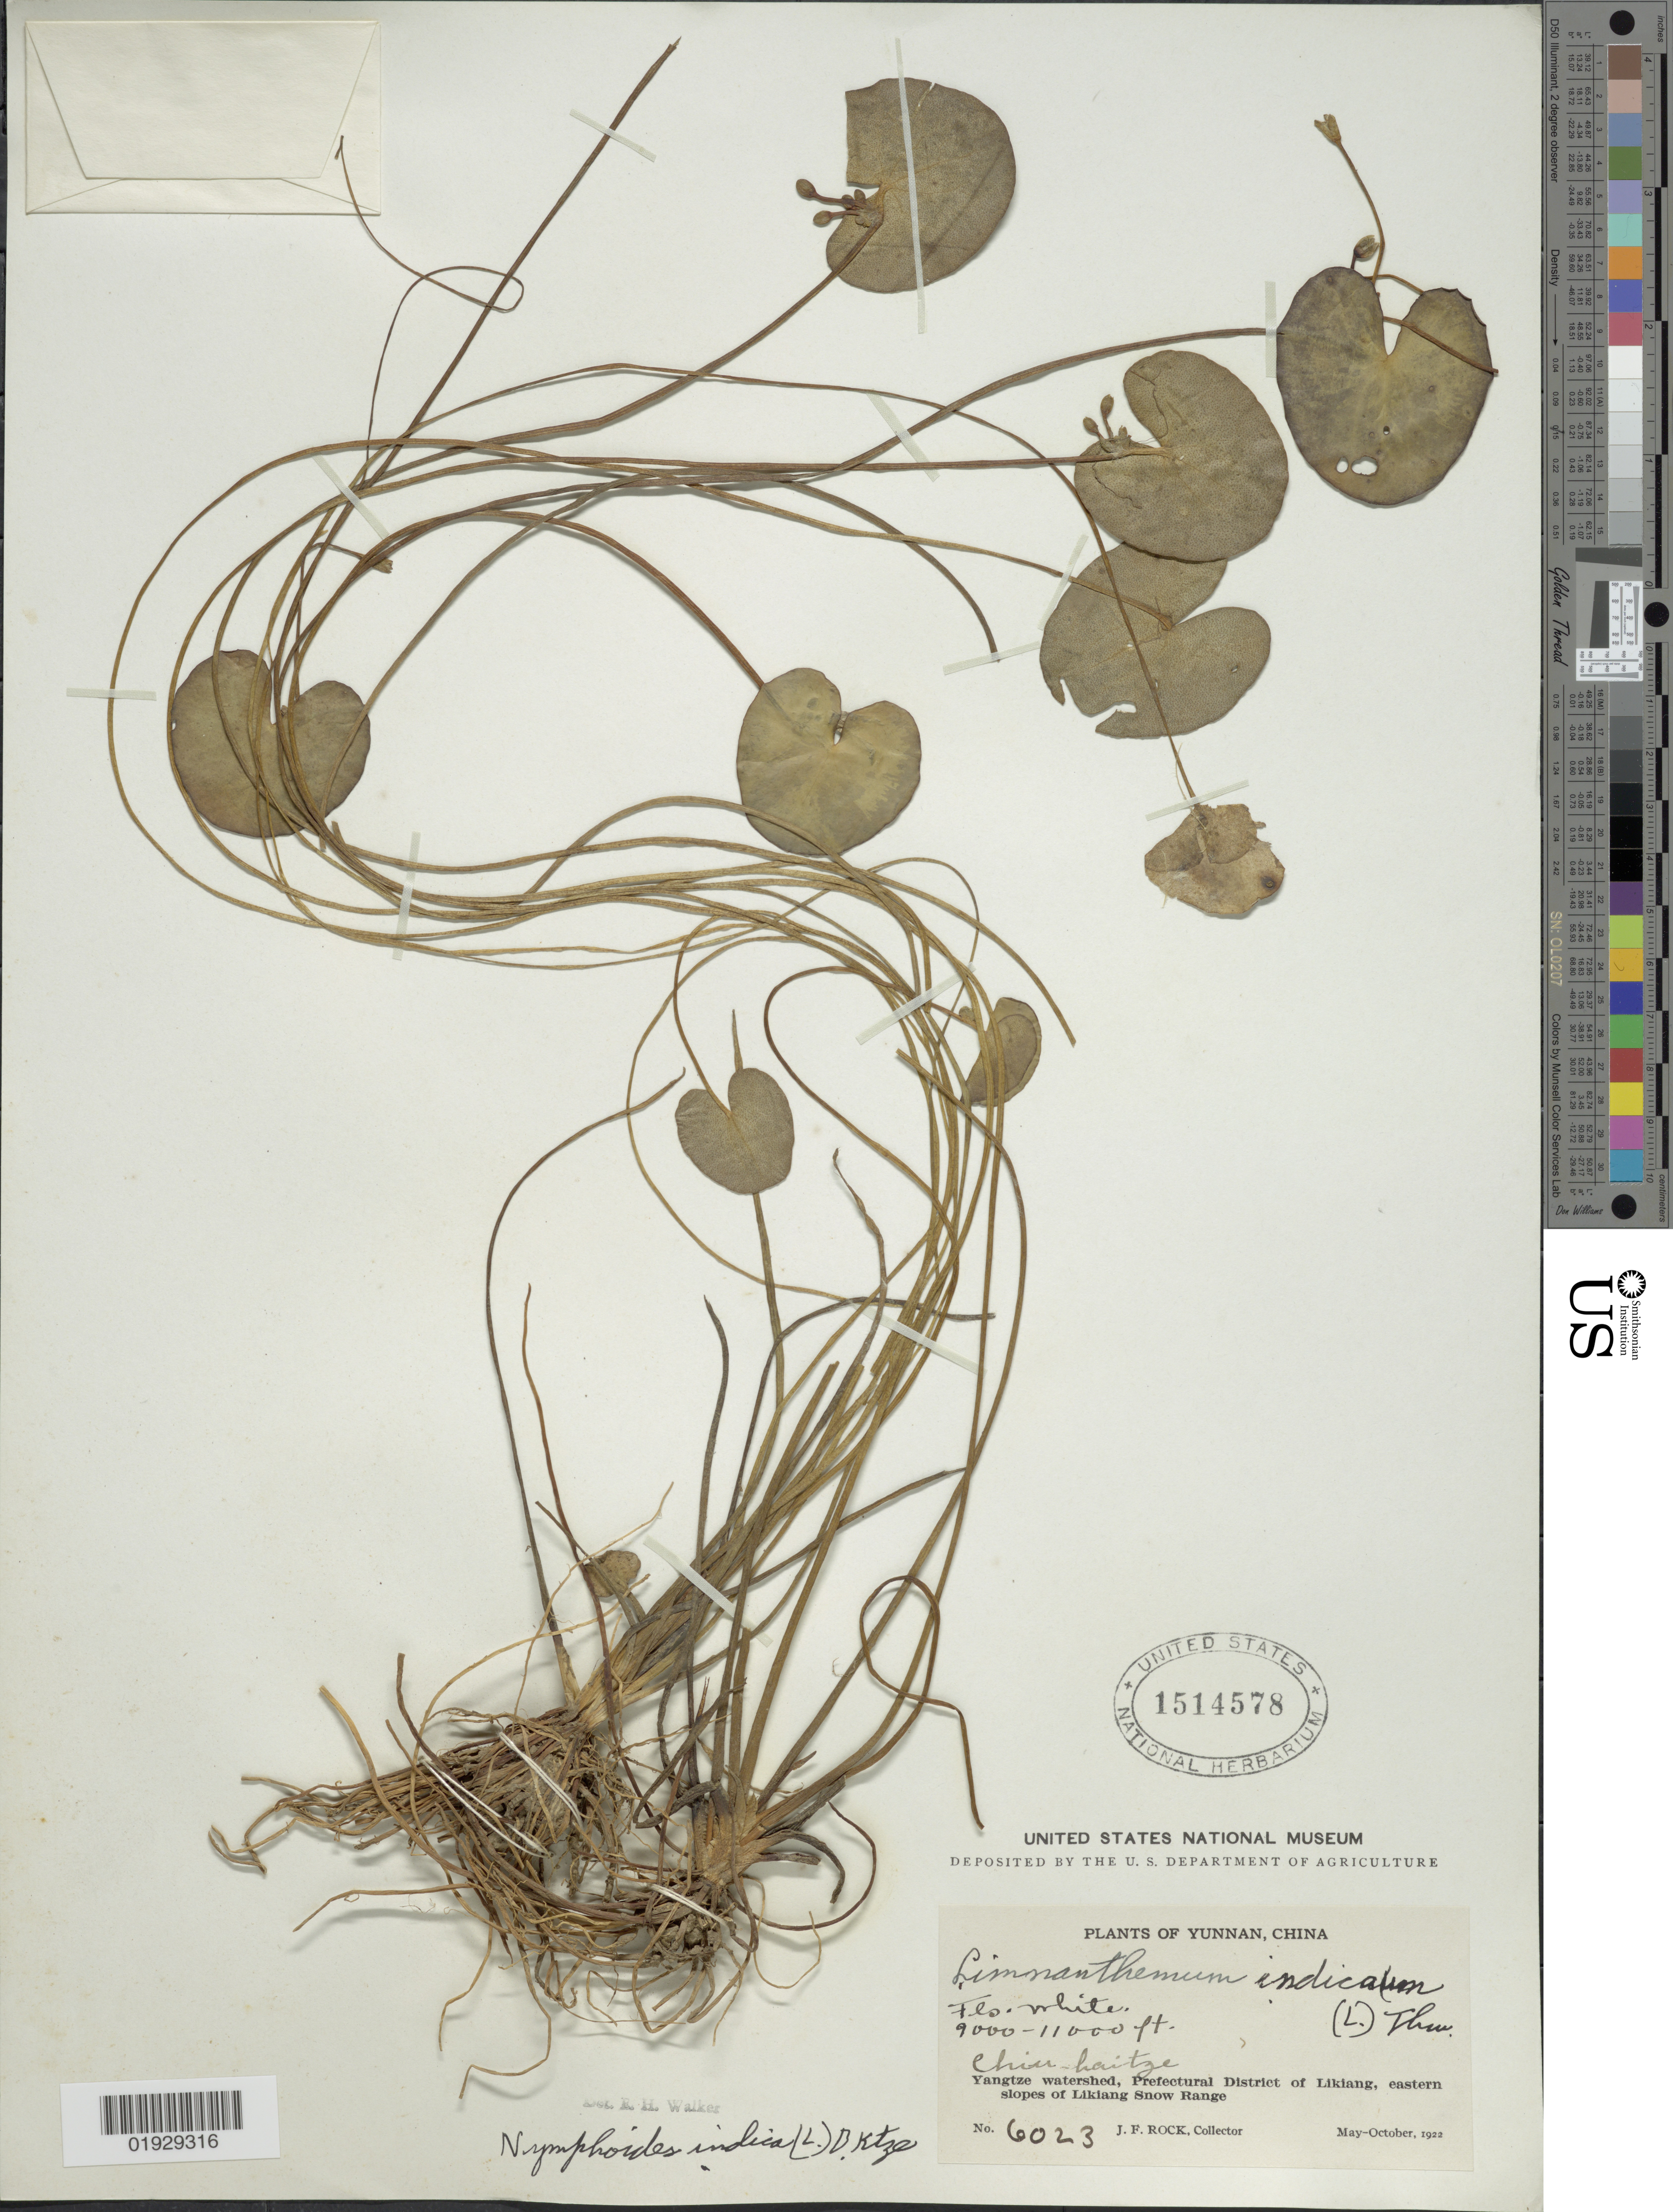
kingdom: Plantae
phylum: Tracheophyta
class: Magnoliopsida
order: Asterales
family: Menyanthaceae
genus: Nymphoides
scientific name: Nymphoides indica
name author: (L.) Kuntze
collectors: J. Rock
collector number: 6023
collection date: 1922-05/1922-10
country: China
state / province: Yunnan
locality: Chin-haitze. Yangtze watershed, Prefectural District of Likiang, eastern slopes of Likiang Snow Range.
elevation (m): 2743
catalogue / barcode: US 1514578